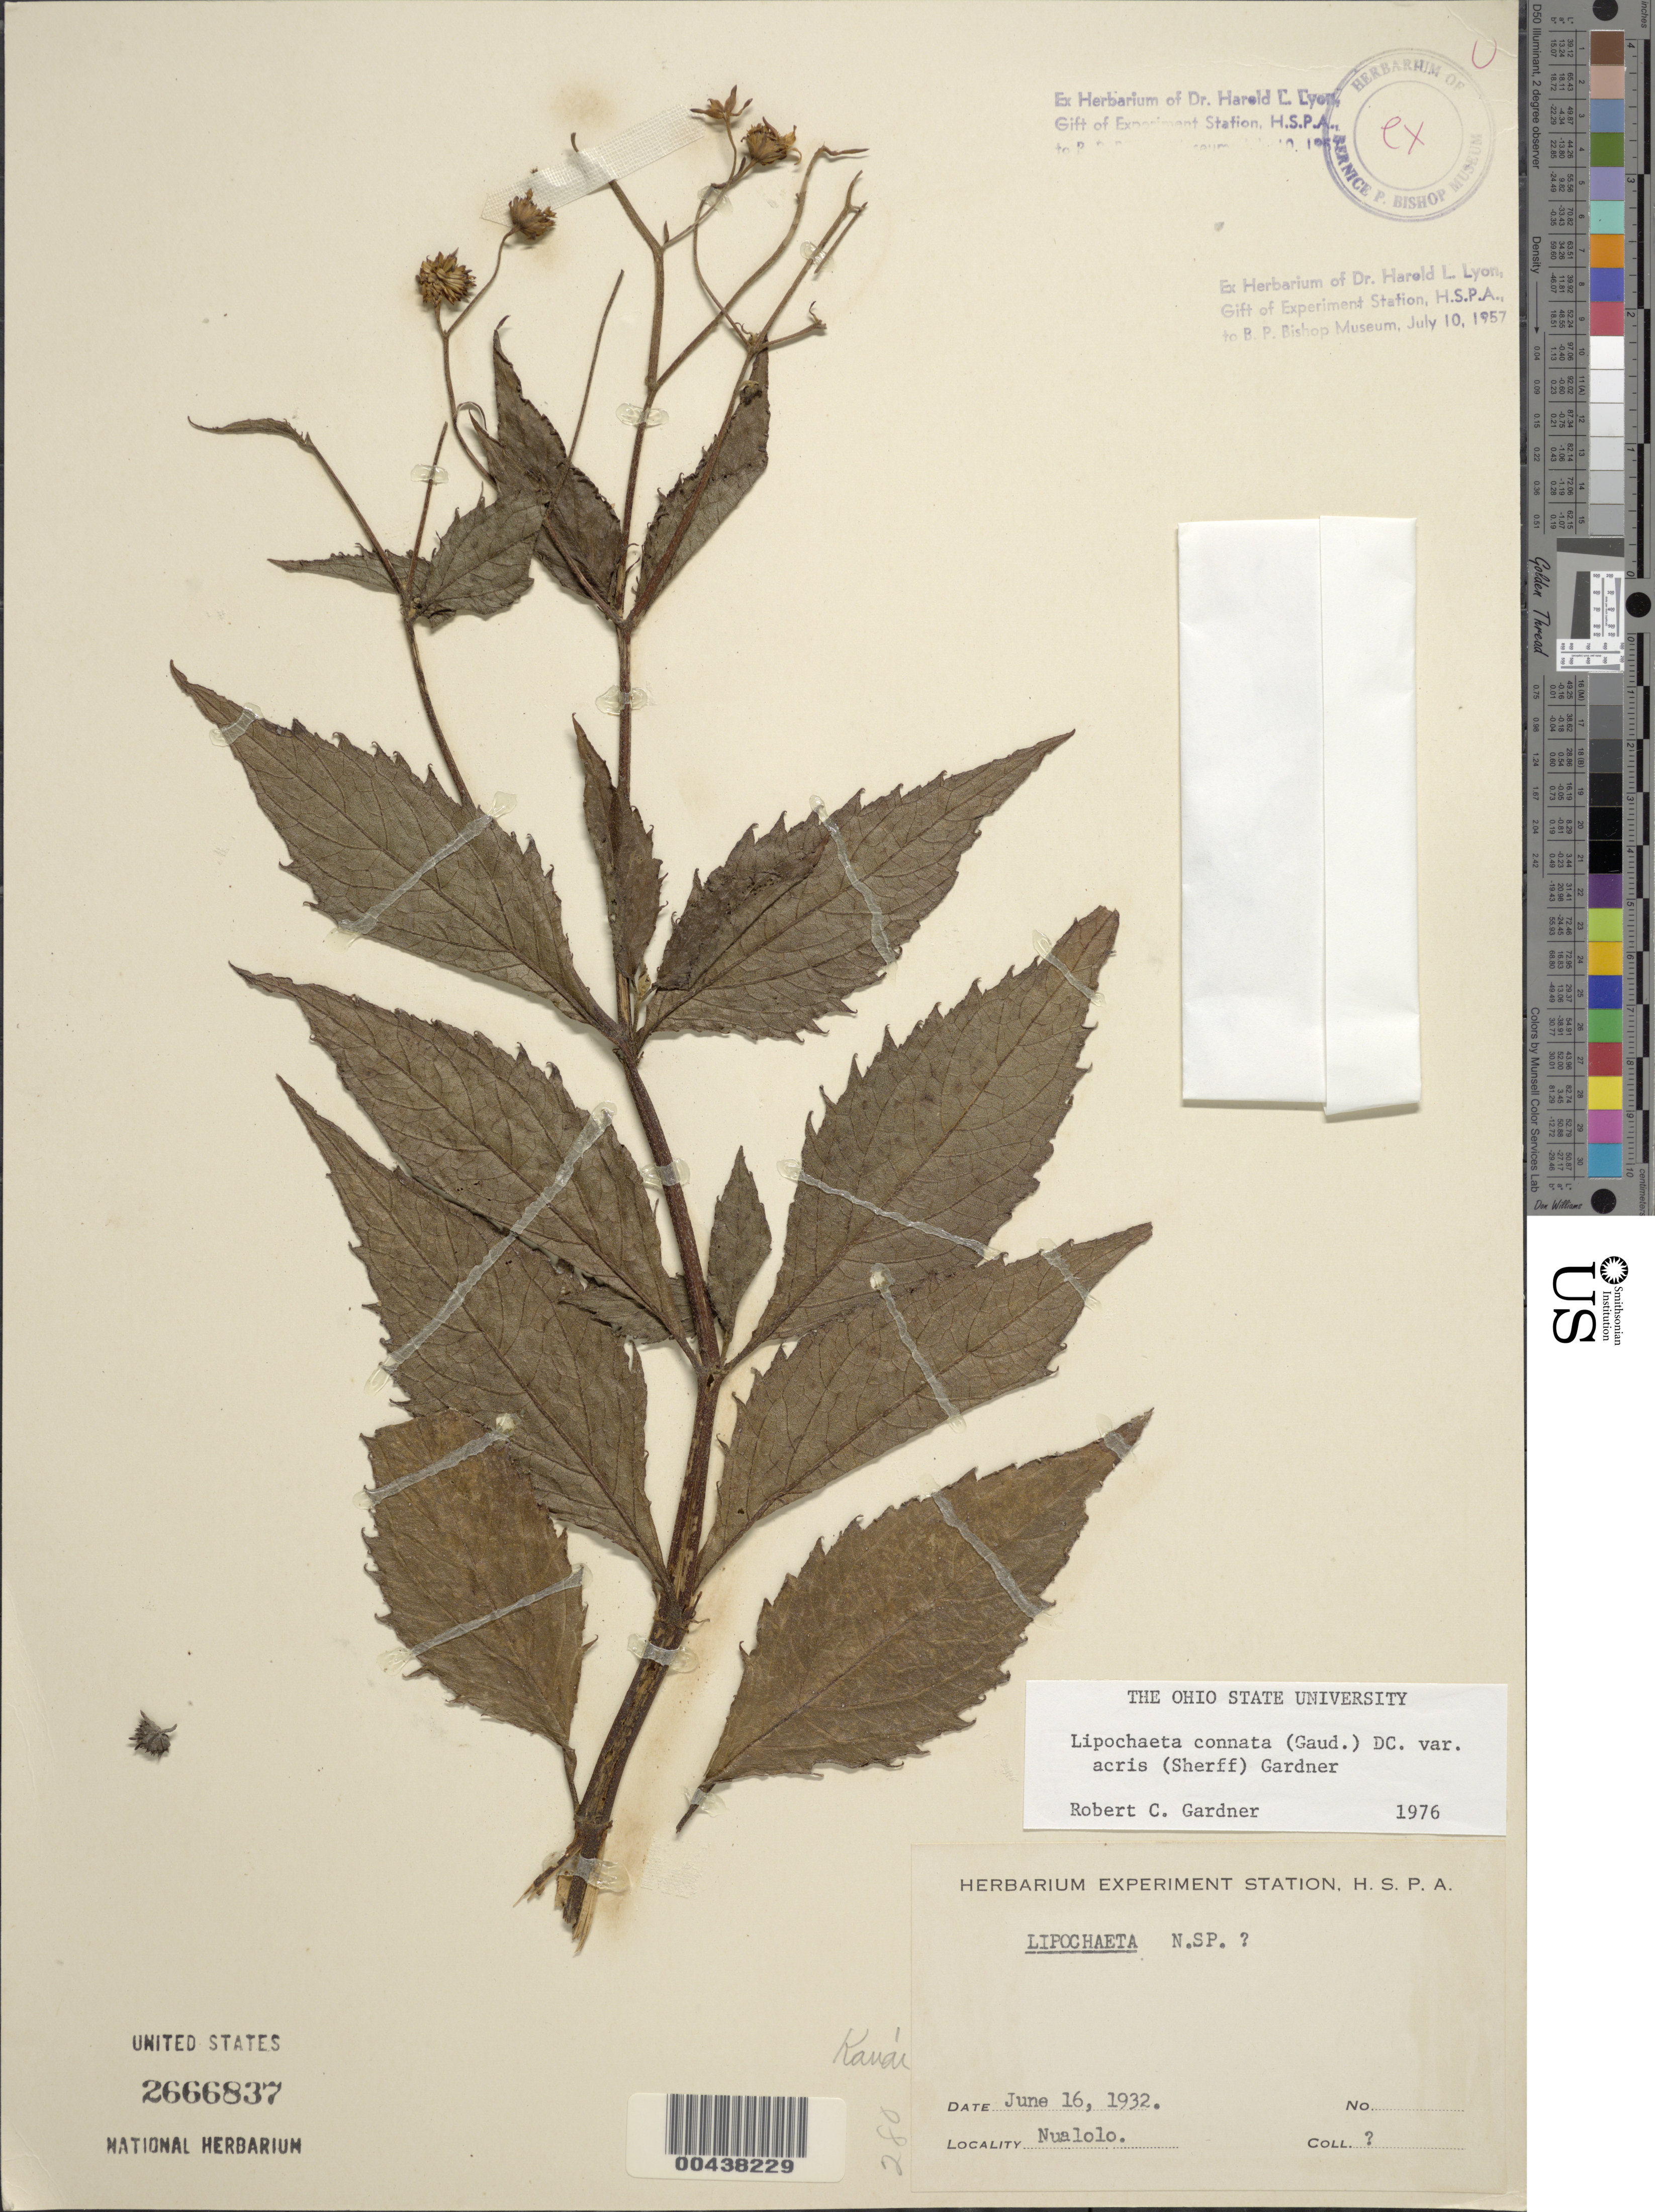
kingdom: Plantae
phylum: Tracheophyta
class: Magnoliopsida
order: Asterales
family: Asteraceae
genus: Lipochaeta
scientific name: Lipochaeta connata subsp. acris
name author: (Sherff) W.L. Wagner & H. Rob.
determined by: Gardner, R. C.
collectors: ex herb. experiment Station, H.S.P.A.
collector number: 280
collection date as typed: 16 Jun 1932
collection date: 1932-06-16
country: United States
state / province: Hawaii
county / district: Kauai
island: Kaua'i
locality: Nualolo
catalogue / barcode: US 2666837